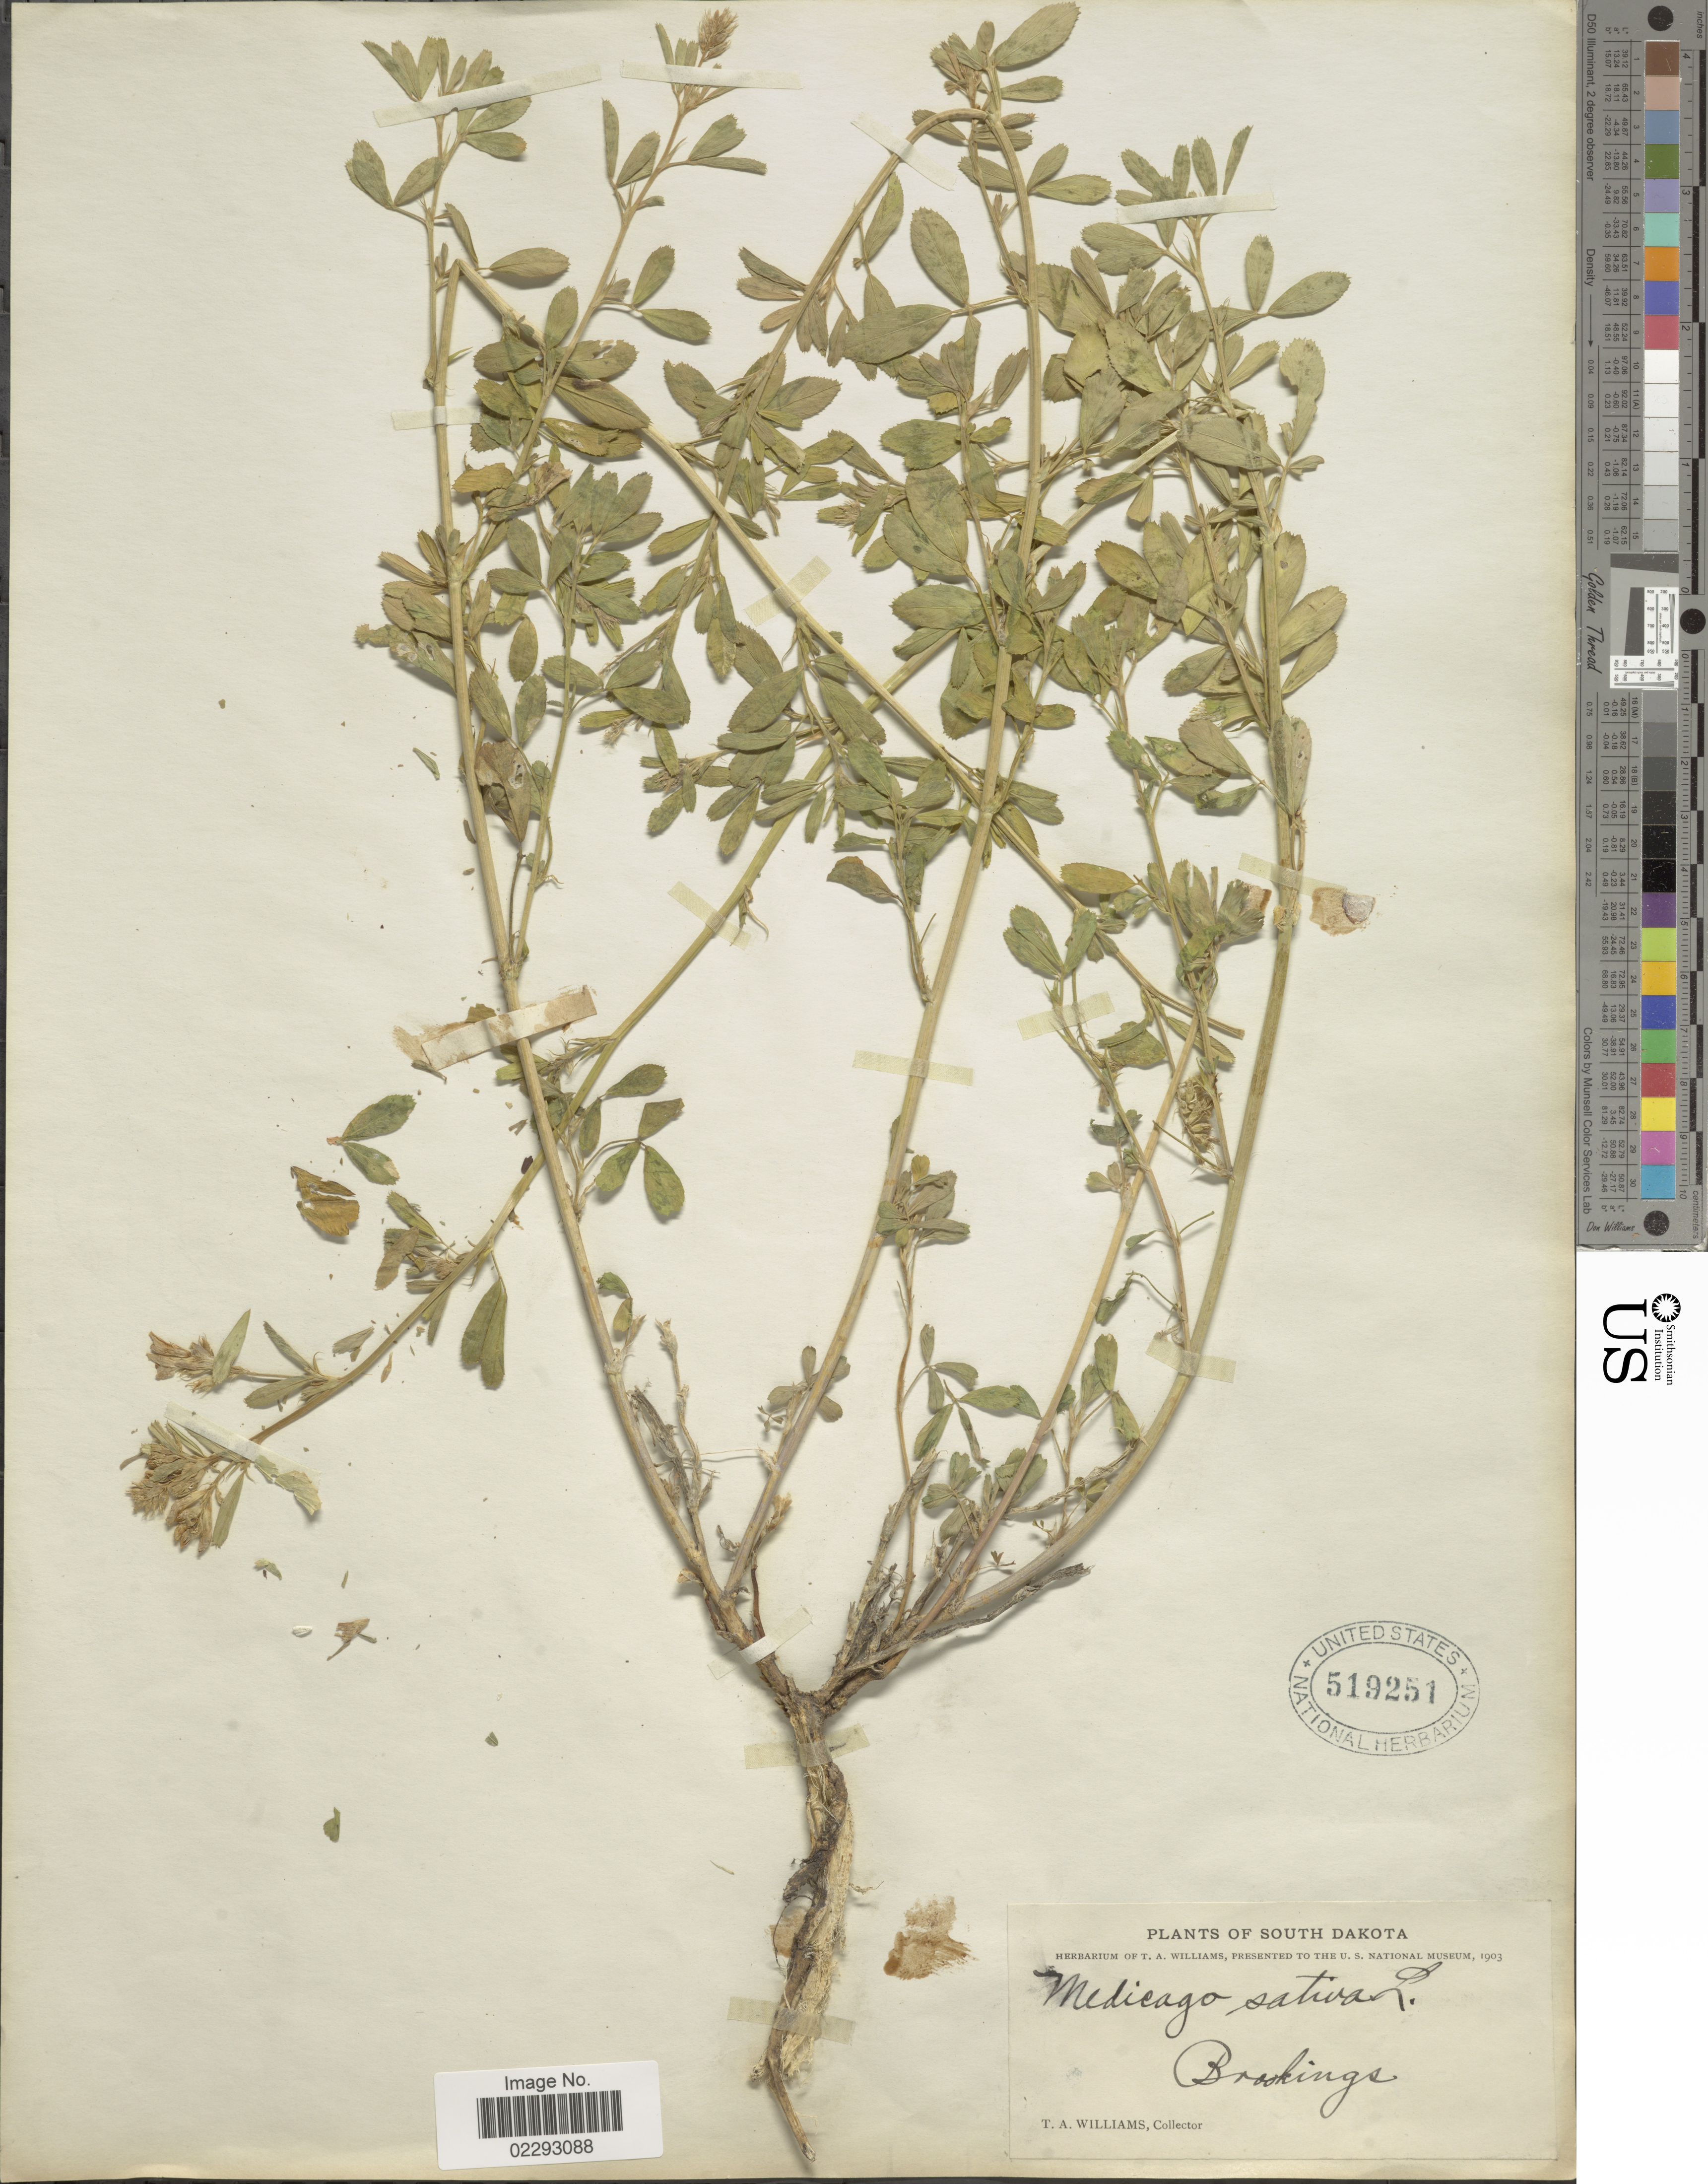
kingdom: Plantae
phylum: Tracheophyta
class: Magnoliopsida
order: Fabales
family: Fabaceae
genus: Medicago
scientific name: Medicago sativa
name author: L.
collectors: T. A. Williams (herbarium)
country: United States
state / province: South Dakota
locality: South Dakota, Brookings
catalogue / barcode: US 519251